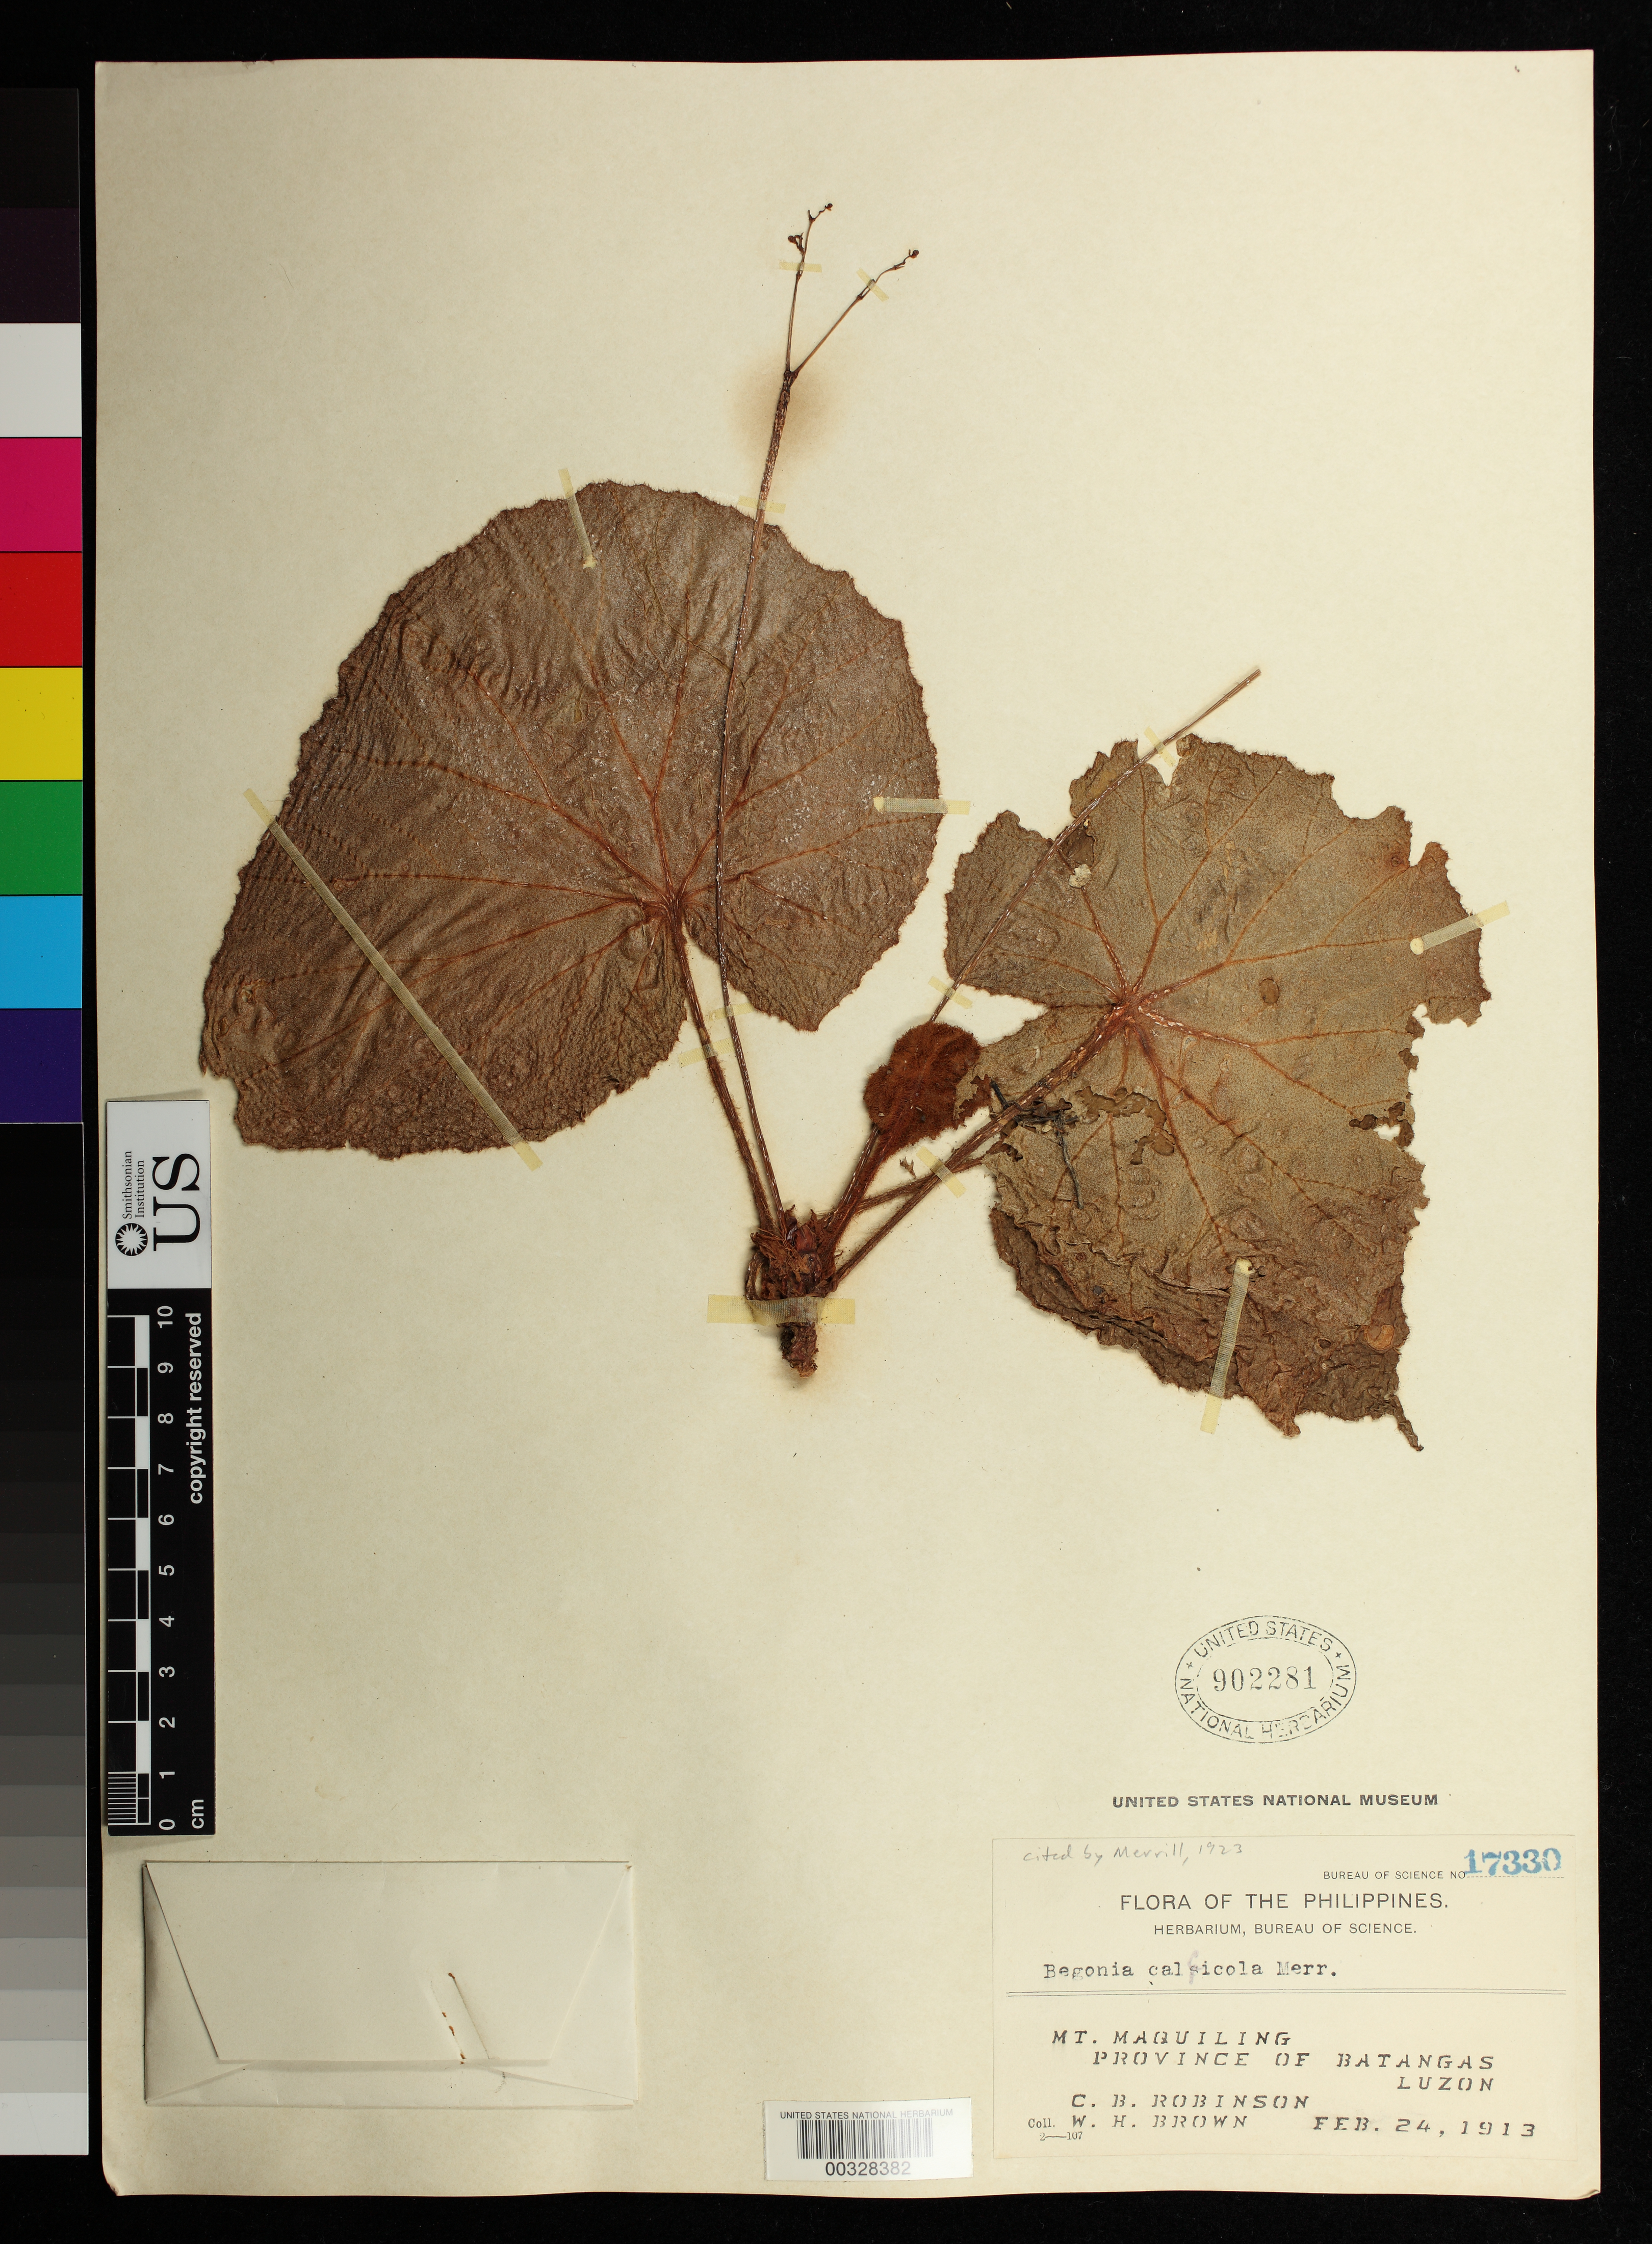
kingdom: Plantae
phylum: Tracheophyta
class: Magnoliopsida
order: Cucurbitales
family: Begoniaceae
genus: Begonia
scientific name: Begonia calcicola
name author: Merr.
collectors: C. Robinson & W. H. Brown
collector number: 17330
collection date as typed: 24 Feb 1913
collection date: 1913-02-24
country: Philippines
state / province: Calabarzon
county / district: Batangas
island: Luzon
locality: Mt. maquiling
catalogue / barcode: US 902281